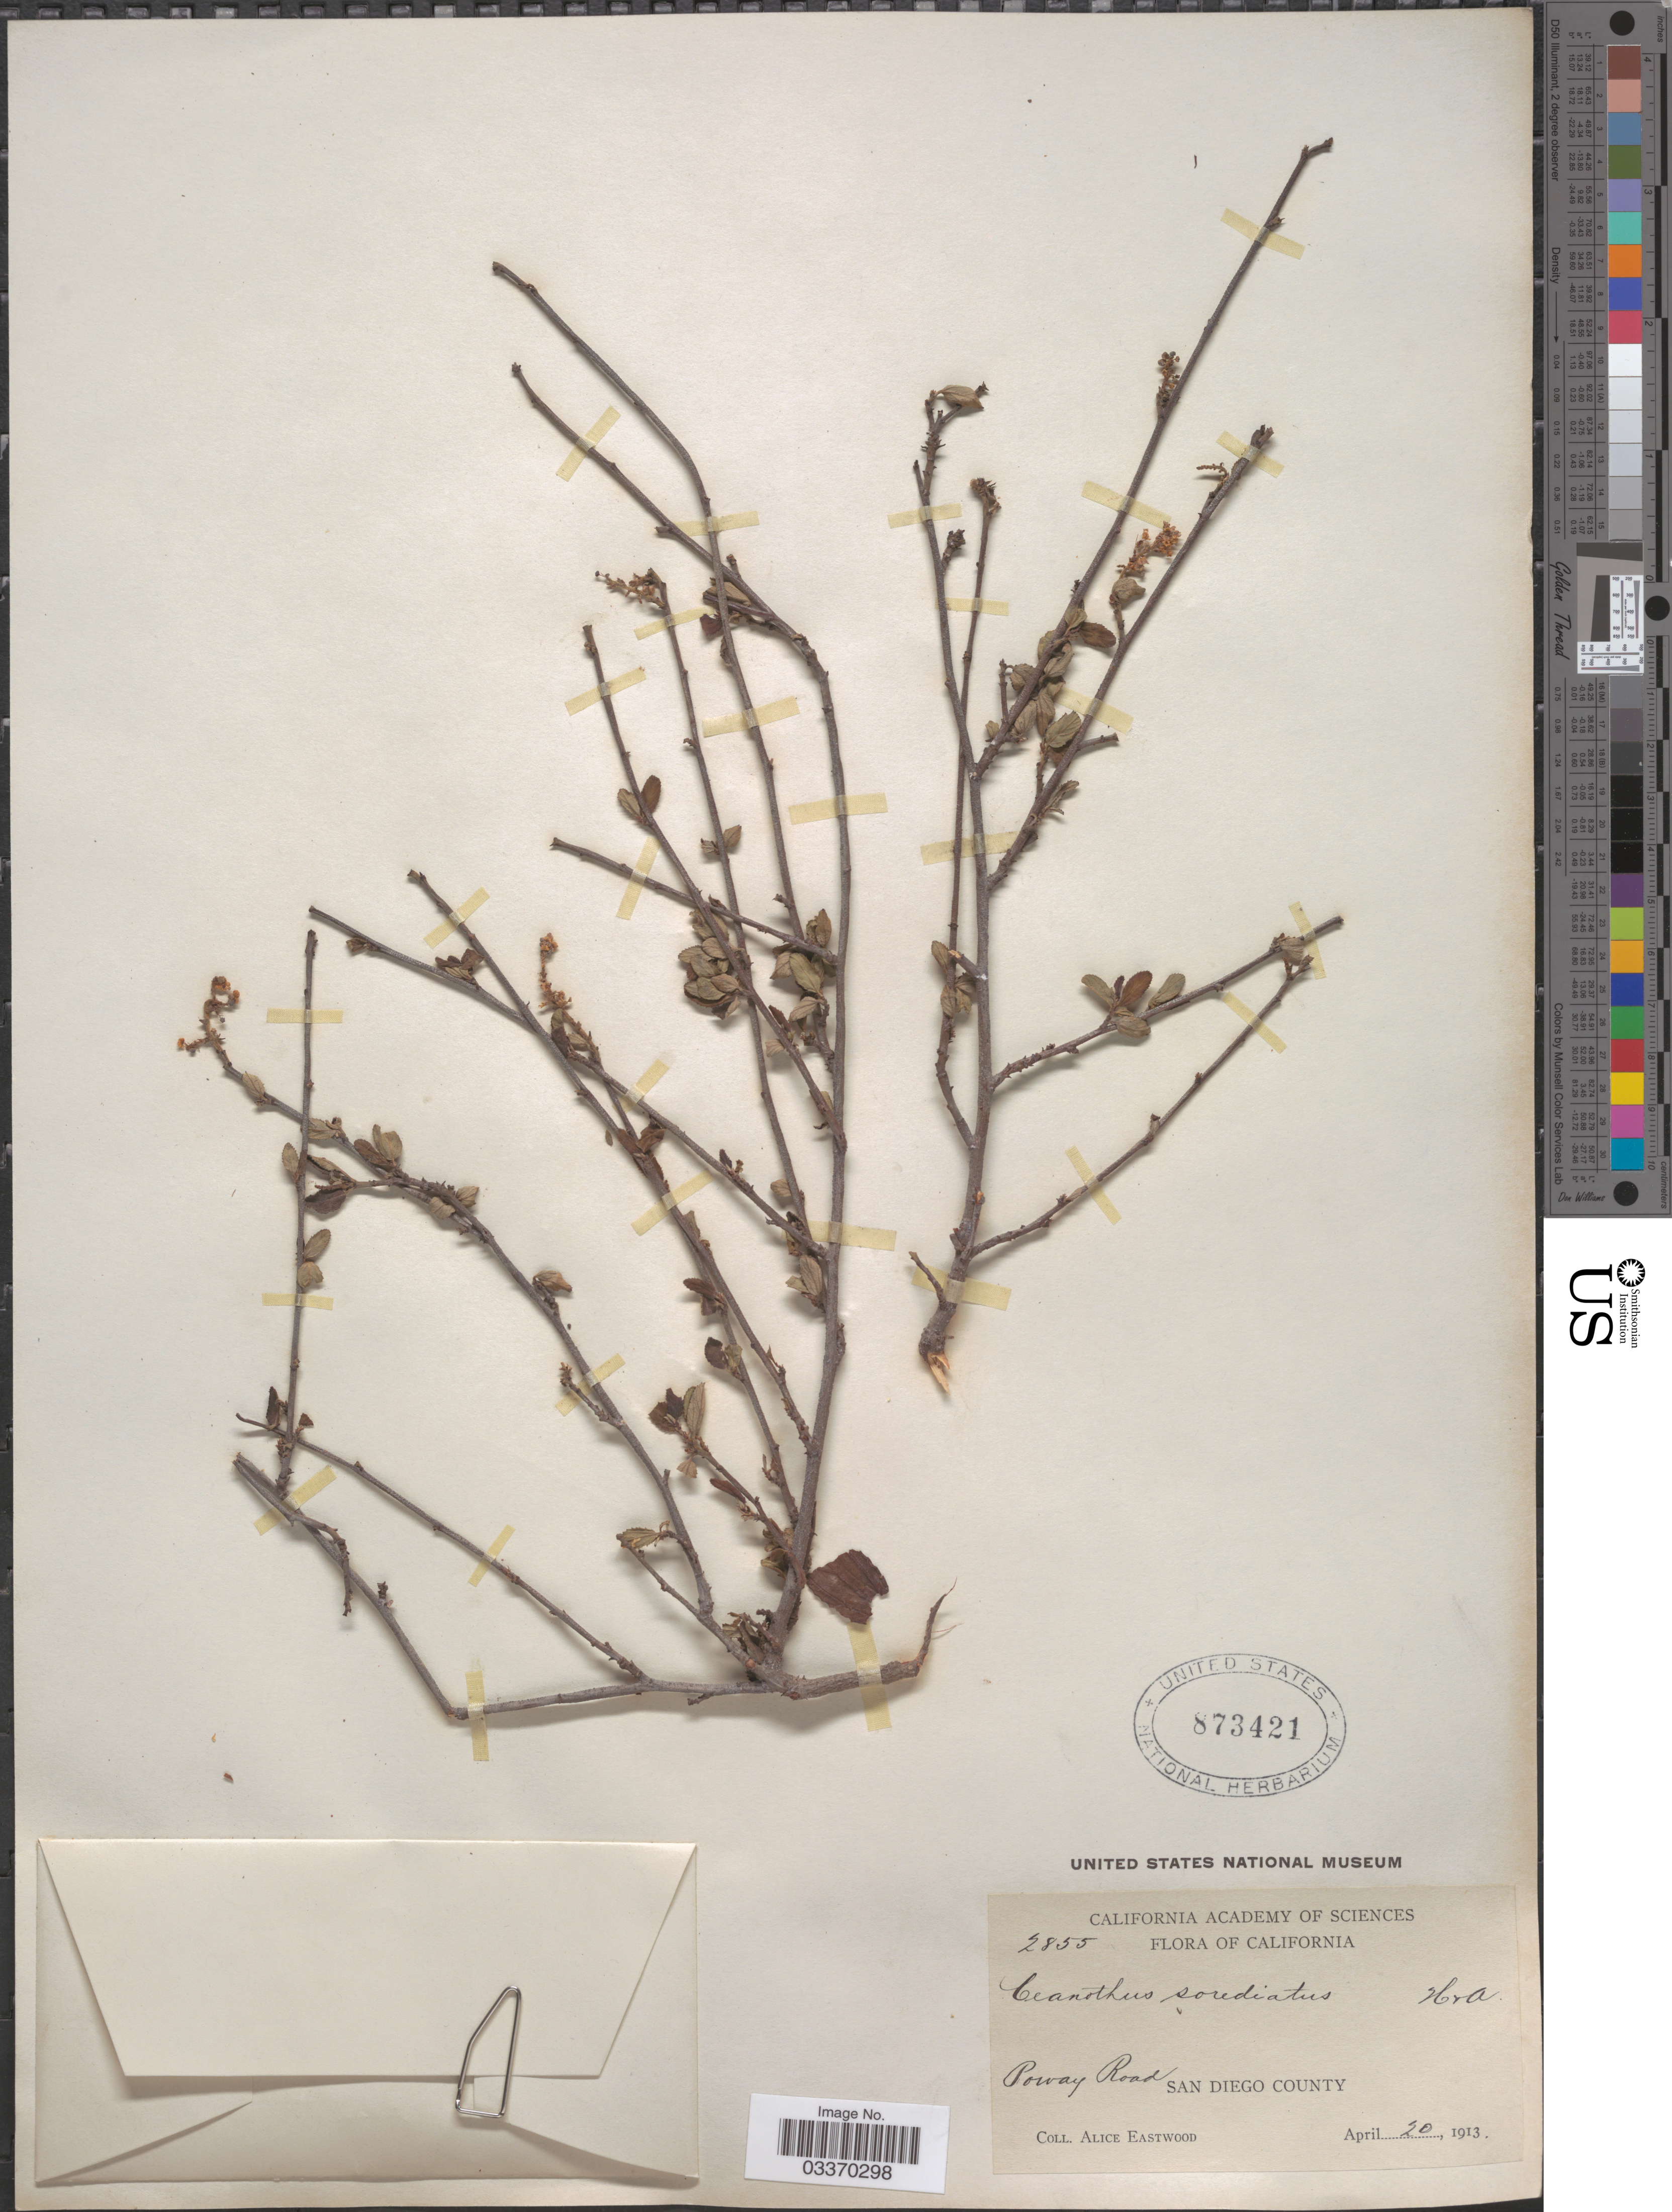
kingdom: Plantae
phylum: Tracheophyta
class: Magnoliopsida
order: Rosales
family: Rhamnaceae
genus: Ceanothus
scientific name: Ceanothus sorediatus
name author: Hook. & Arn.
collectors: A. Eastwood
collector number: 2855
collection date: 1913-04-20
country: United States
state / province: California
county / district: San Diego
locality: Poway Road, San Diego County.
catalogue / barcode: US 873421